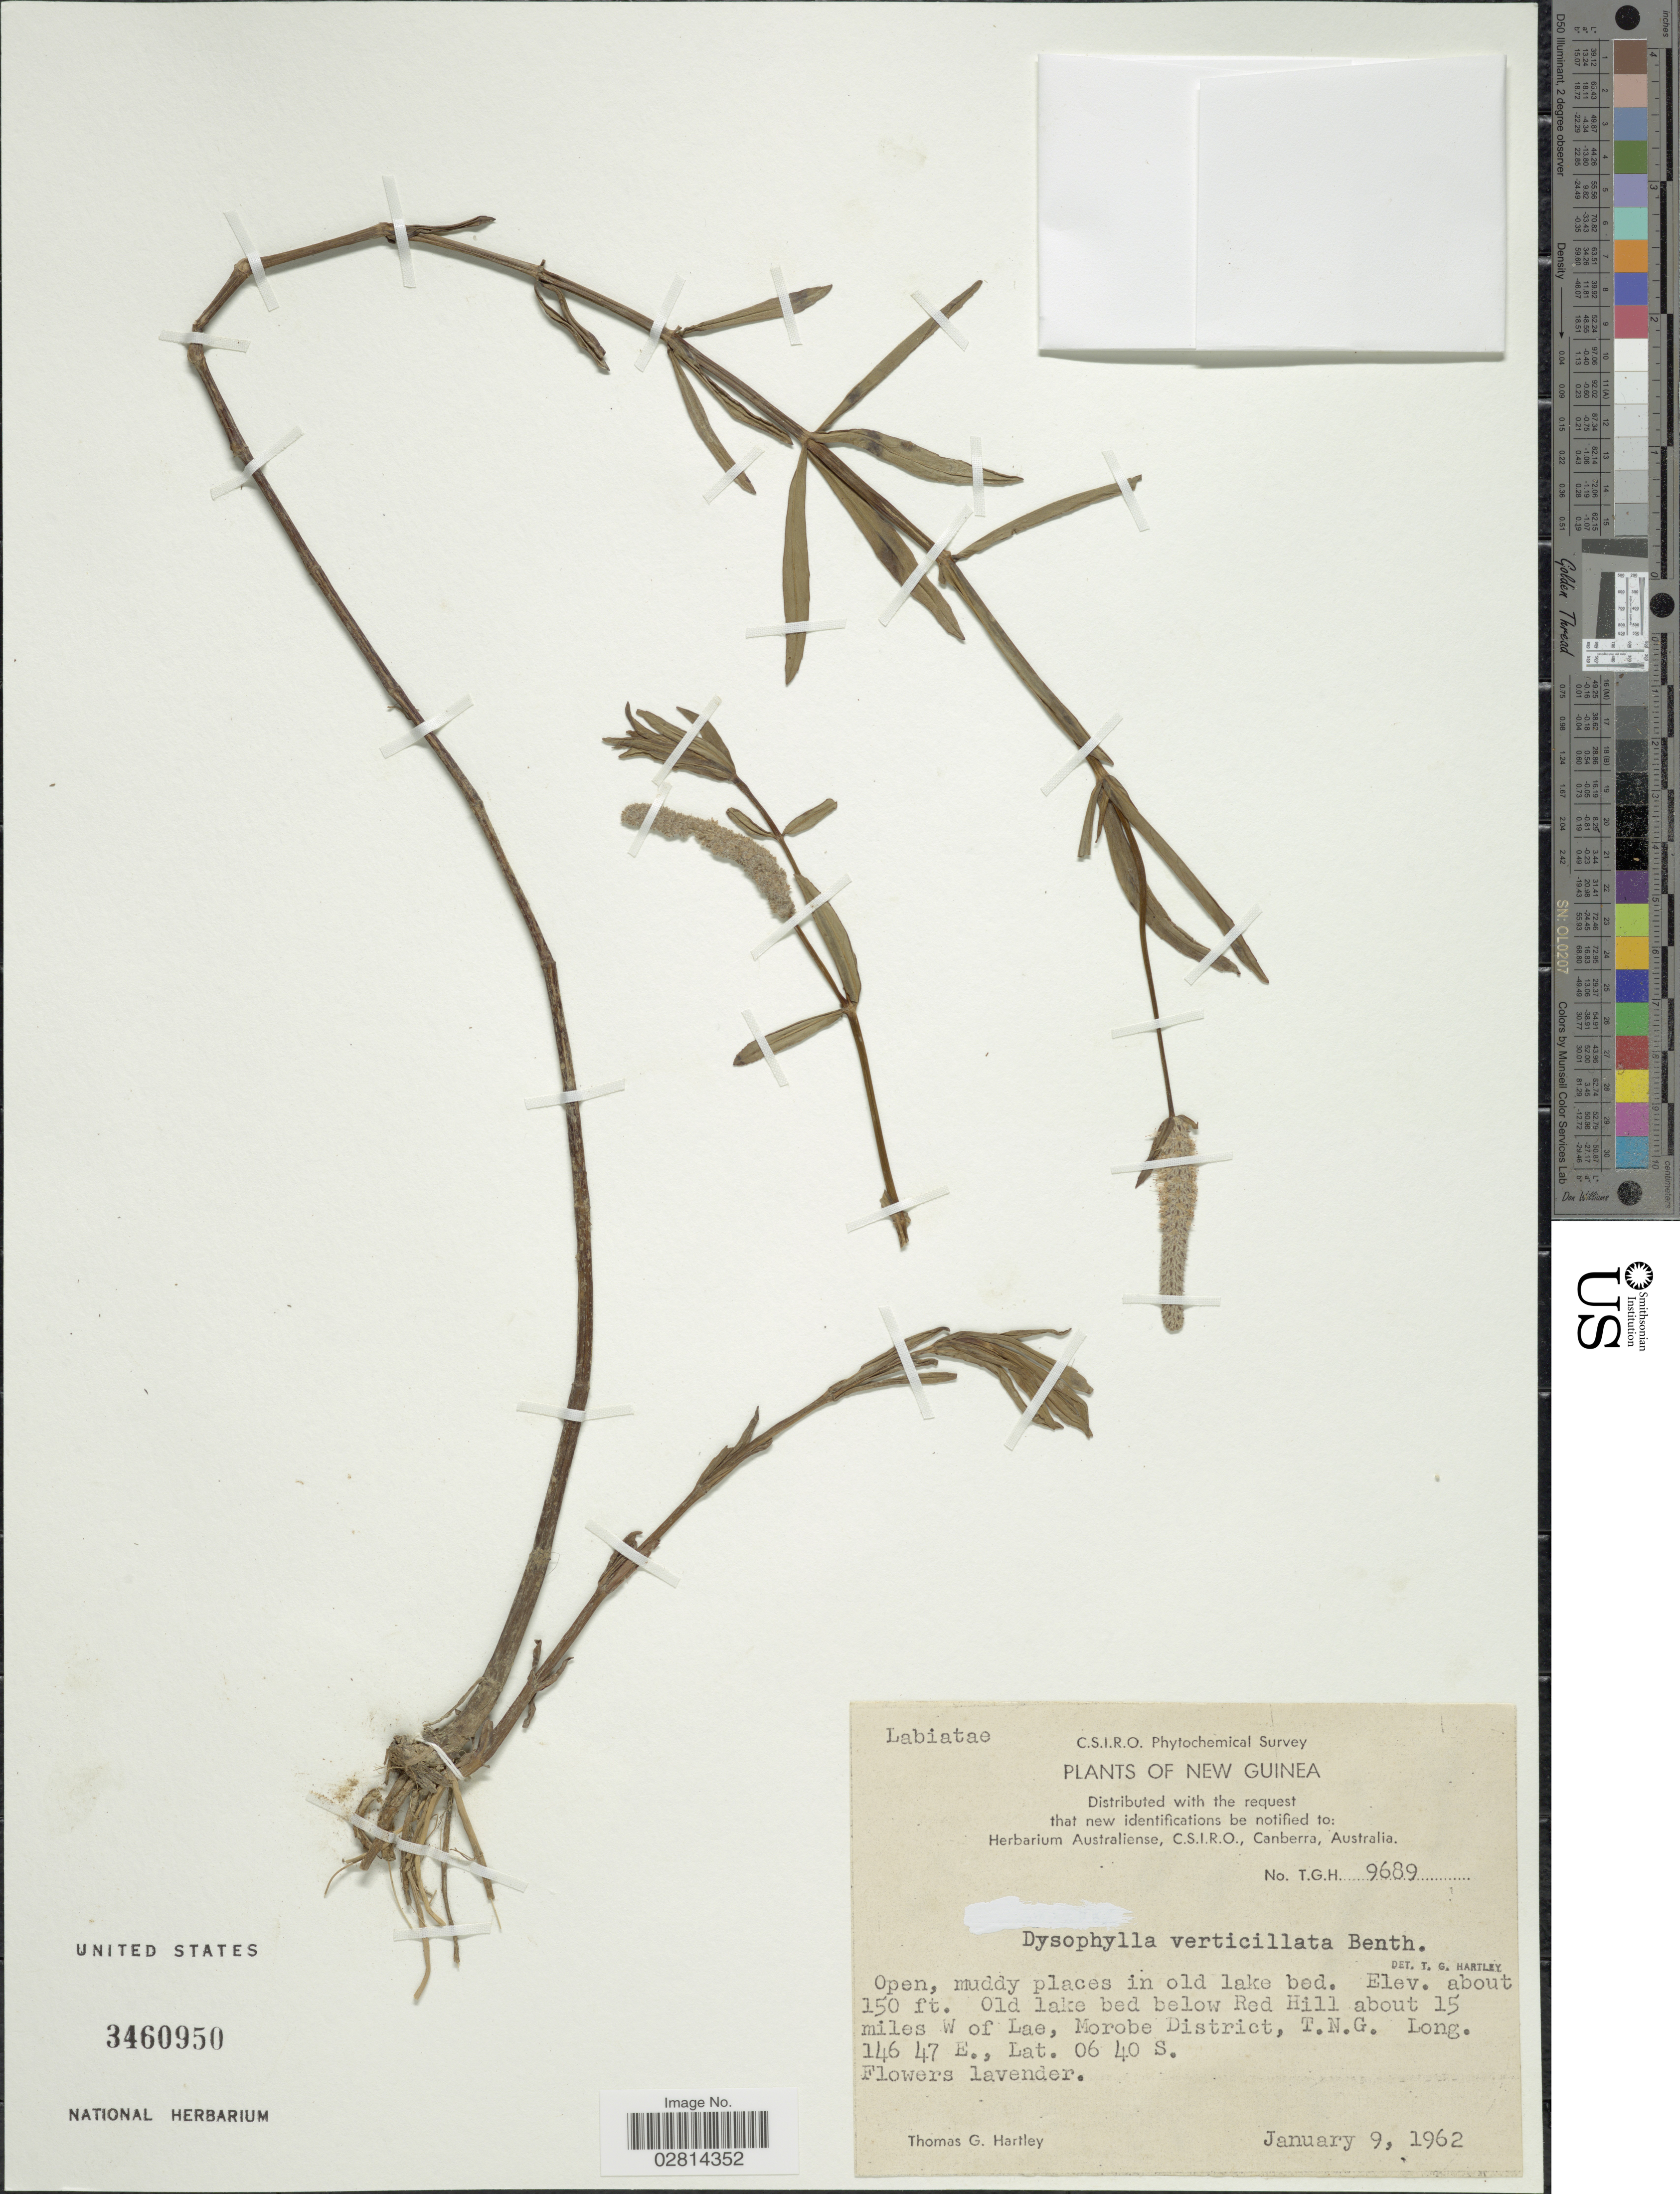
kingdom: Plantae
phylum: Tracheophyta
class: Magnoliopsida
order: Lamiales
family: Lamiaceae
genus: Pogostemon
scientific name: Pogostemon stellatus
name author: (Lour.) Kuntze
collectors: T. G. Hartley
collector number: TGH9698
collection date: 1962-01-09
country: Papua New Guinea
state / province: Morobe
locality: New Guinea. Old lake bed below Red Hill about 15 miles W of Lae, Morobe District, T.N.G.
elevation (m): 46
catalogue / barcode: US 3460950